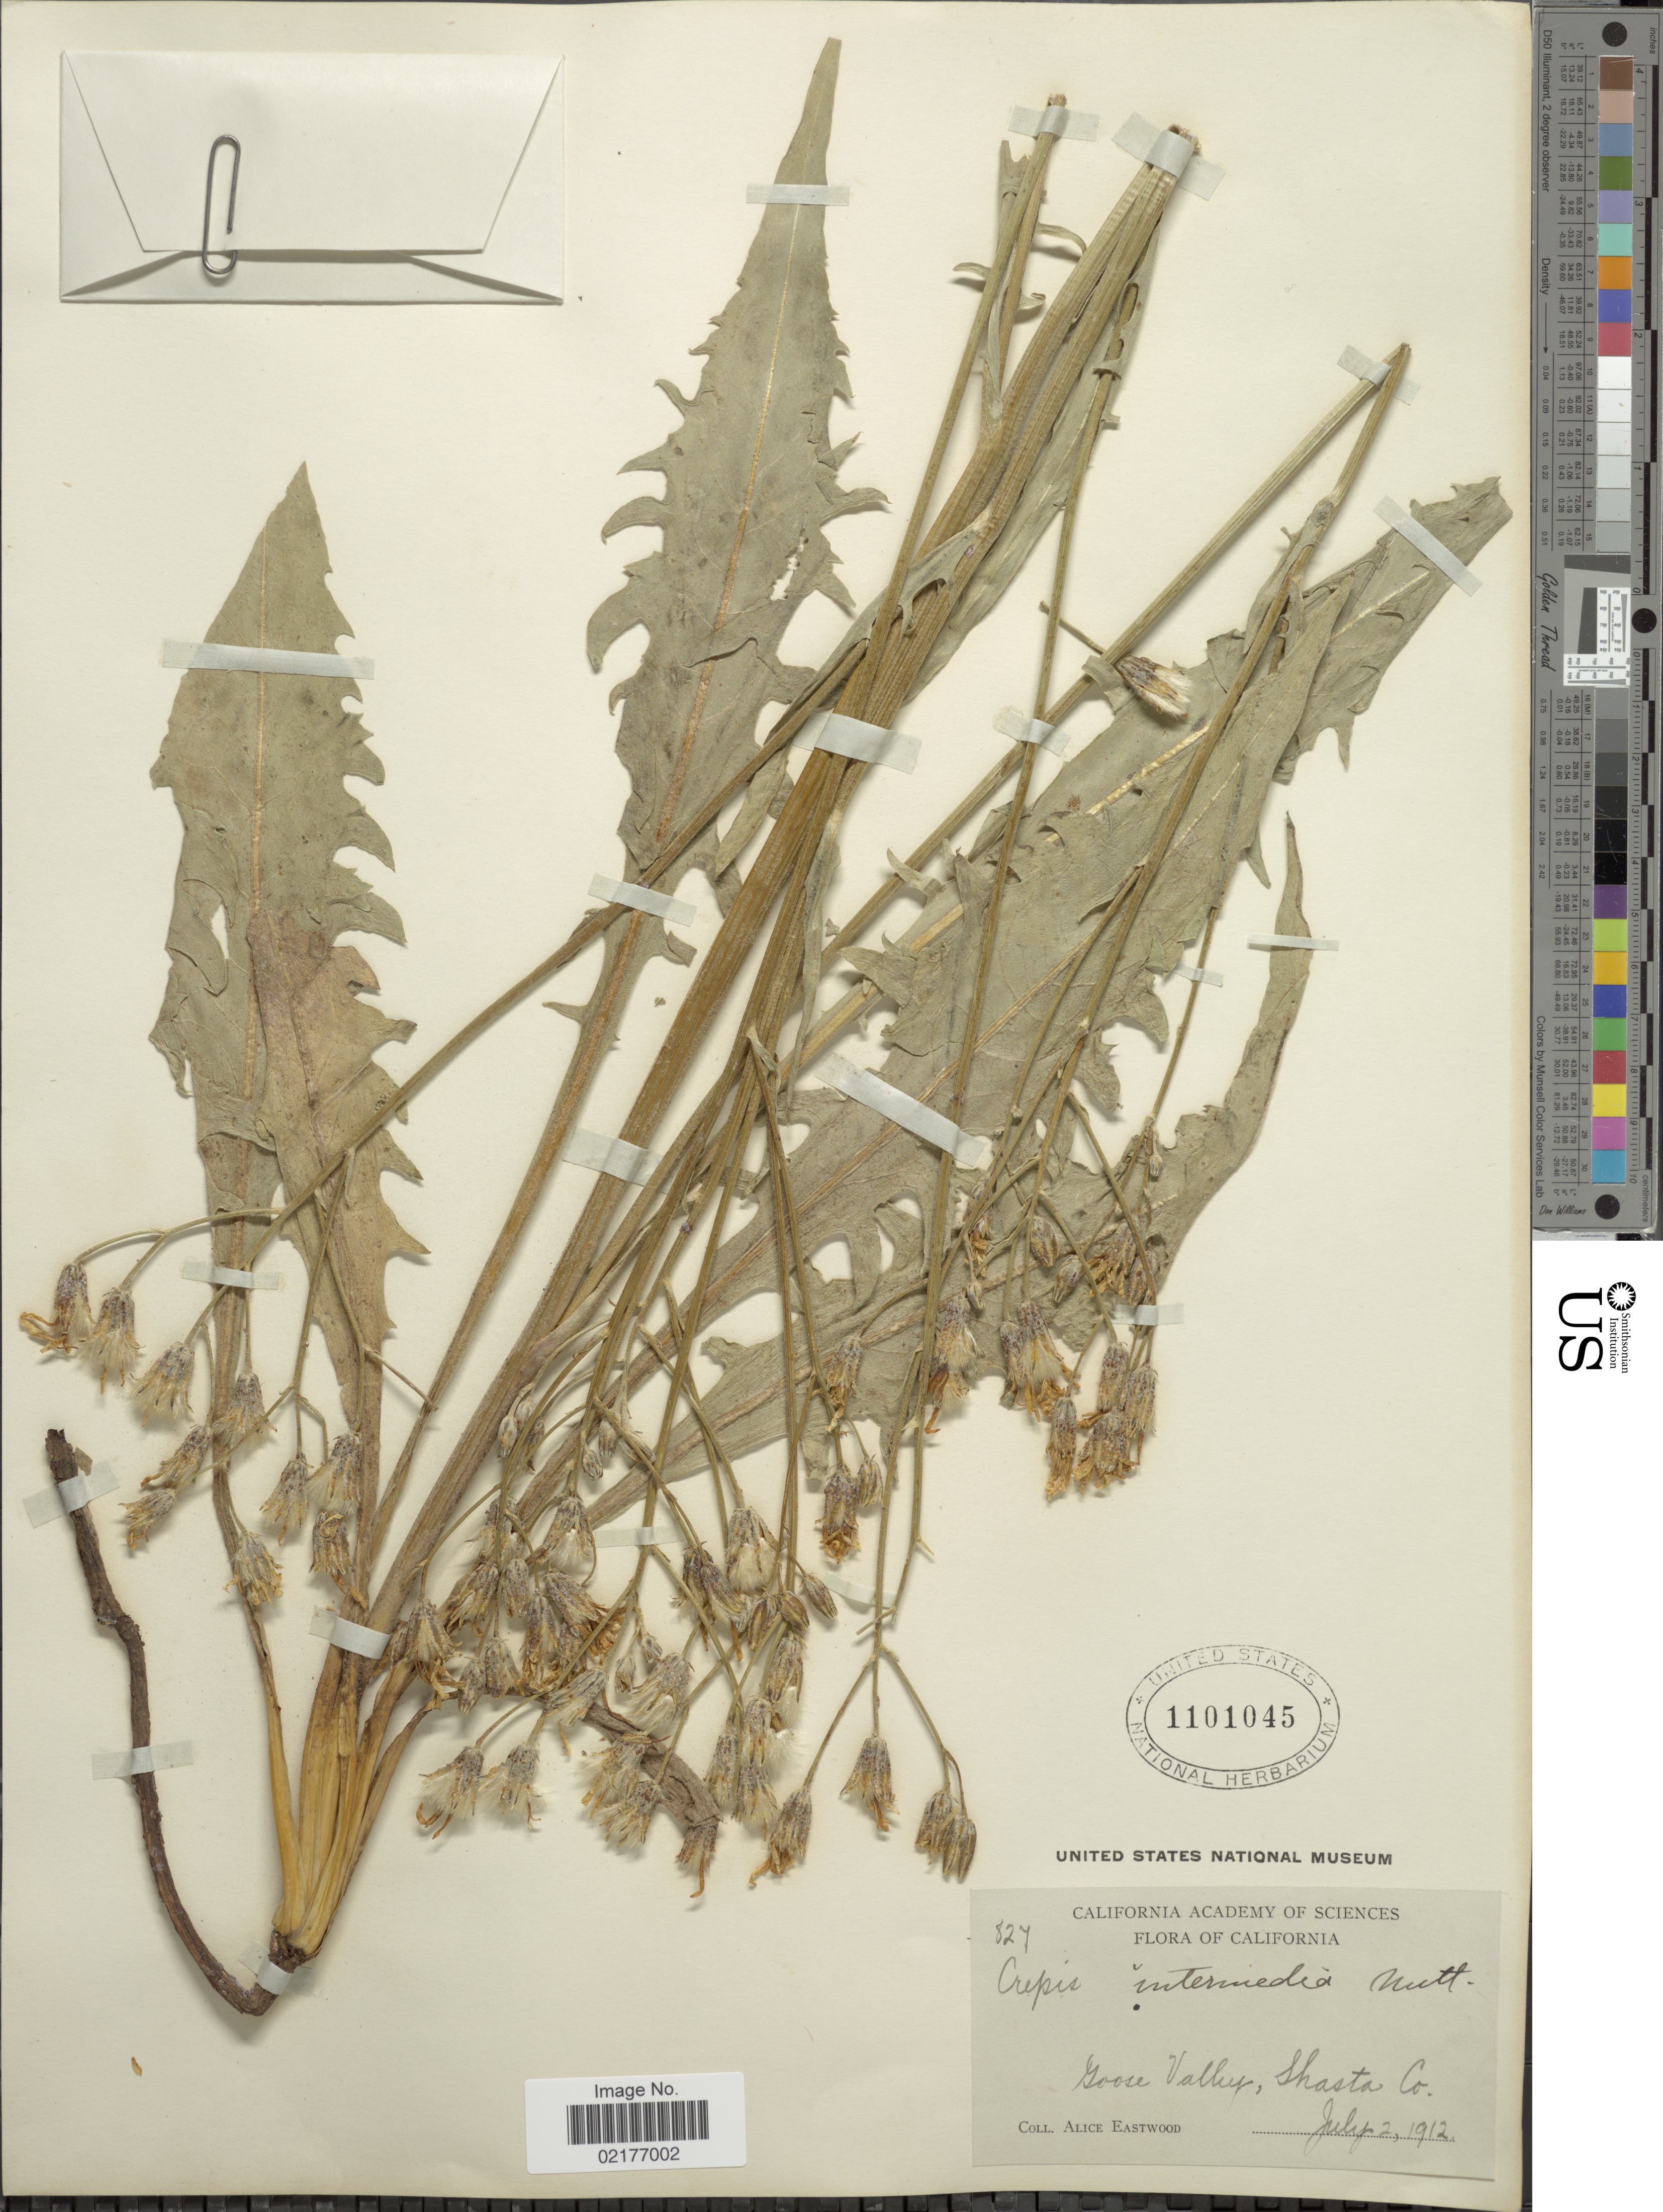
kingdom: Plantae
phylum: Tracheophyta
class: Magnoliopsida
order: Asterales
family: Asteraceae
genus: Crepis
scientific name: Crepis intermedia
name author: A. Gray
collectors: A. Eastwood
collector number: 827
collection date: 1912-07-02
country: United States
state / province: California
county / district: Shasta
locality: Goose Valley, Shasta Co.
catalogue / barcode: US 1101045